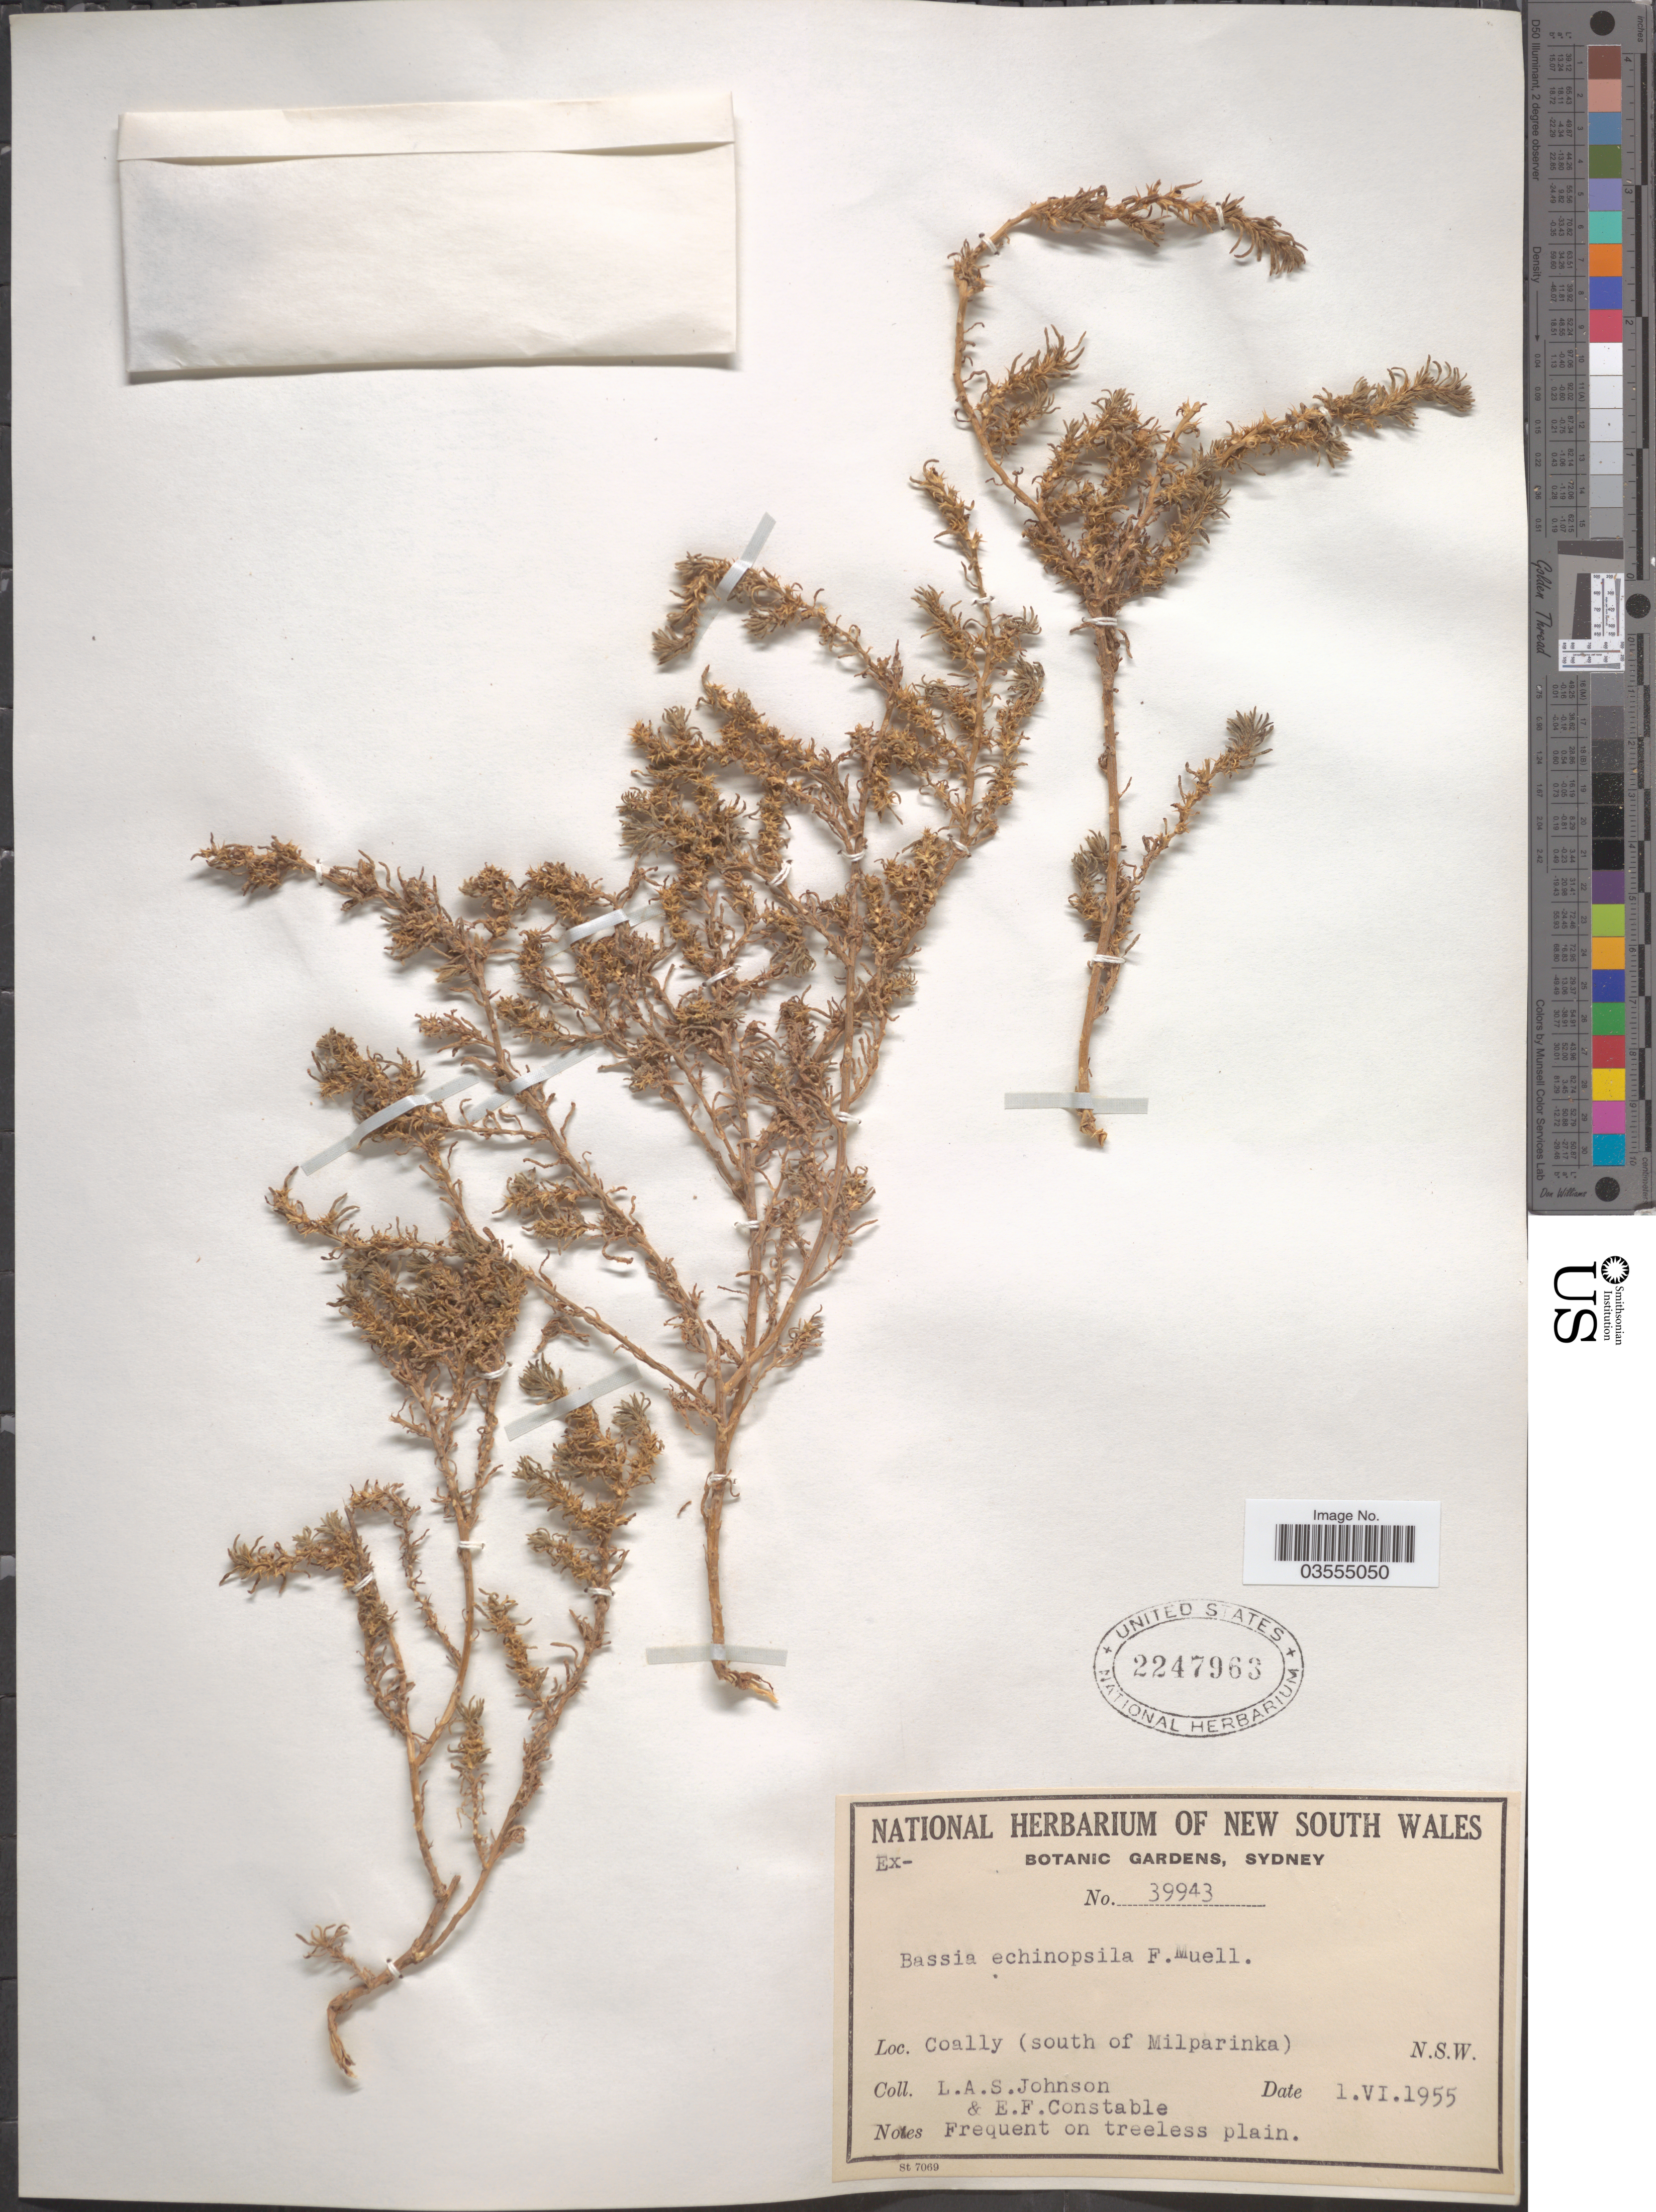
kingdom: Plantae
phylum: Tracheophyta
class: Magnoliopsida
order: Caryophyllales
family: Amaranthaceae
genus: Sclerolaena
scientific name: Sclerolaena calcarata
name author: (Ising) A.J. Scott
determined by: Wilson, Paul G.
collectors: L. A. S. Johnson & E. F. Constable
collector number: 39943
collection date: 1955-06-01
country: Australia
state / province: New South Wales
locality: Coally (south of Milparinka).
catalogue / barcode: US 2247963